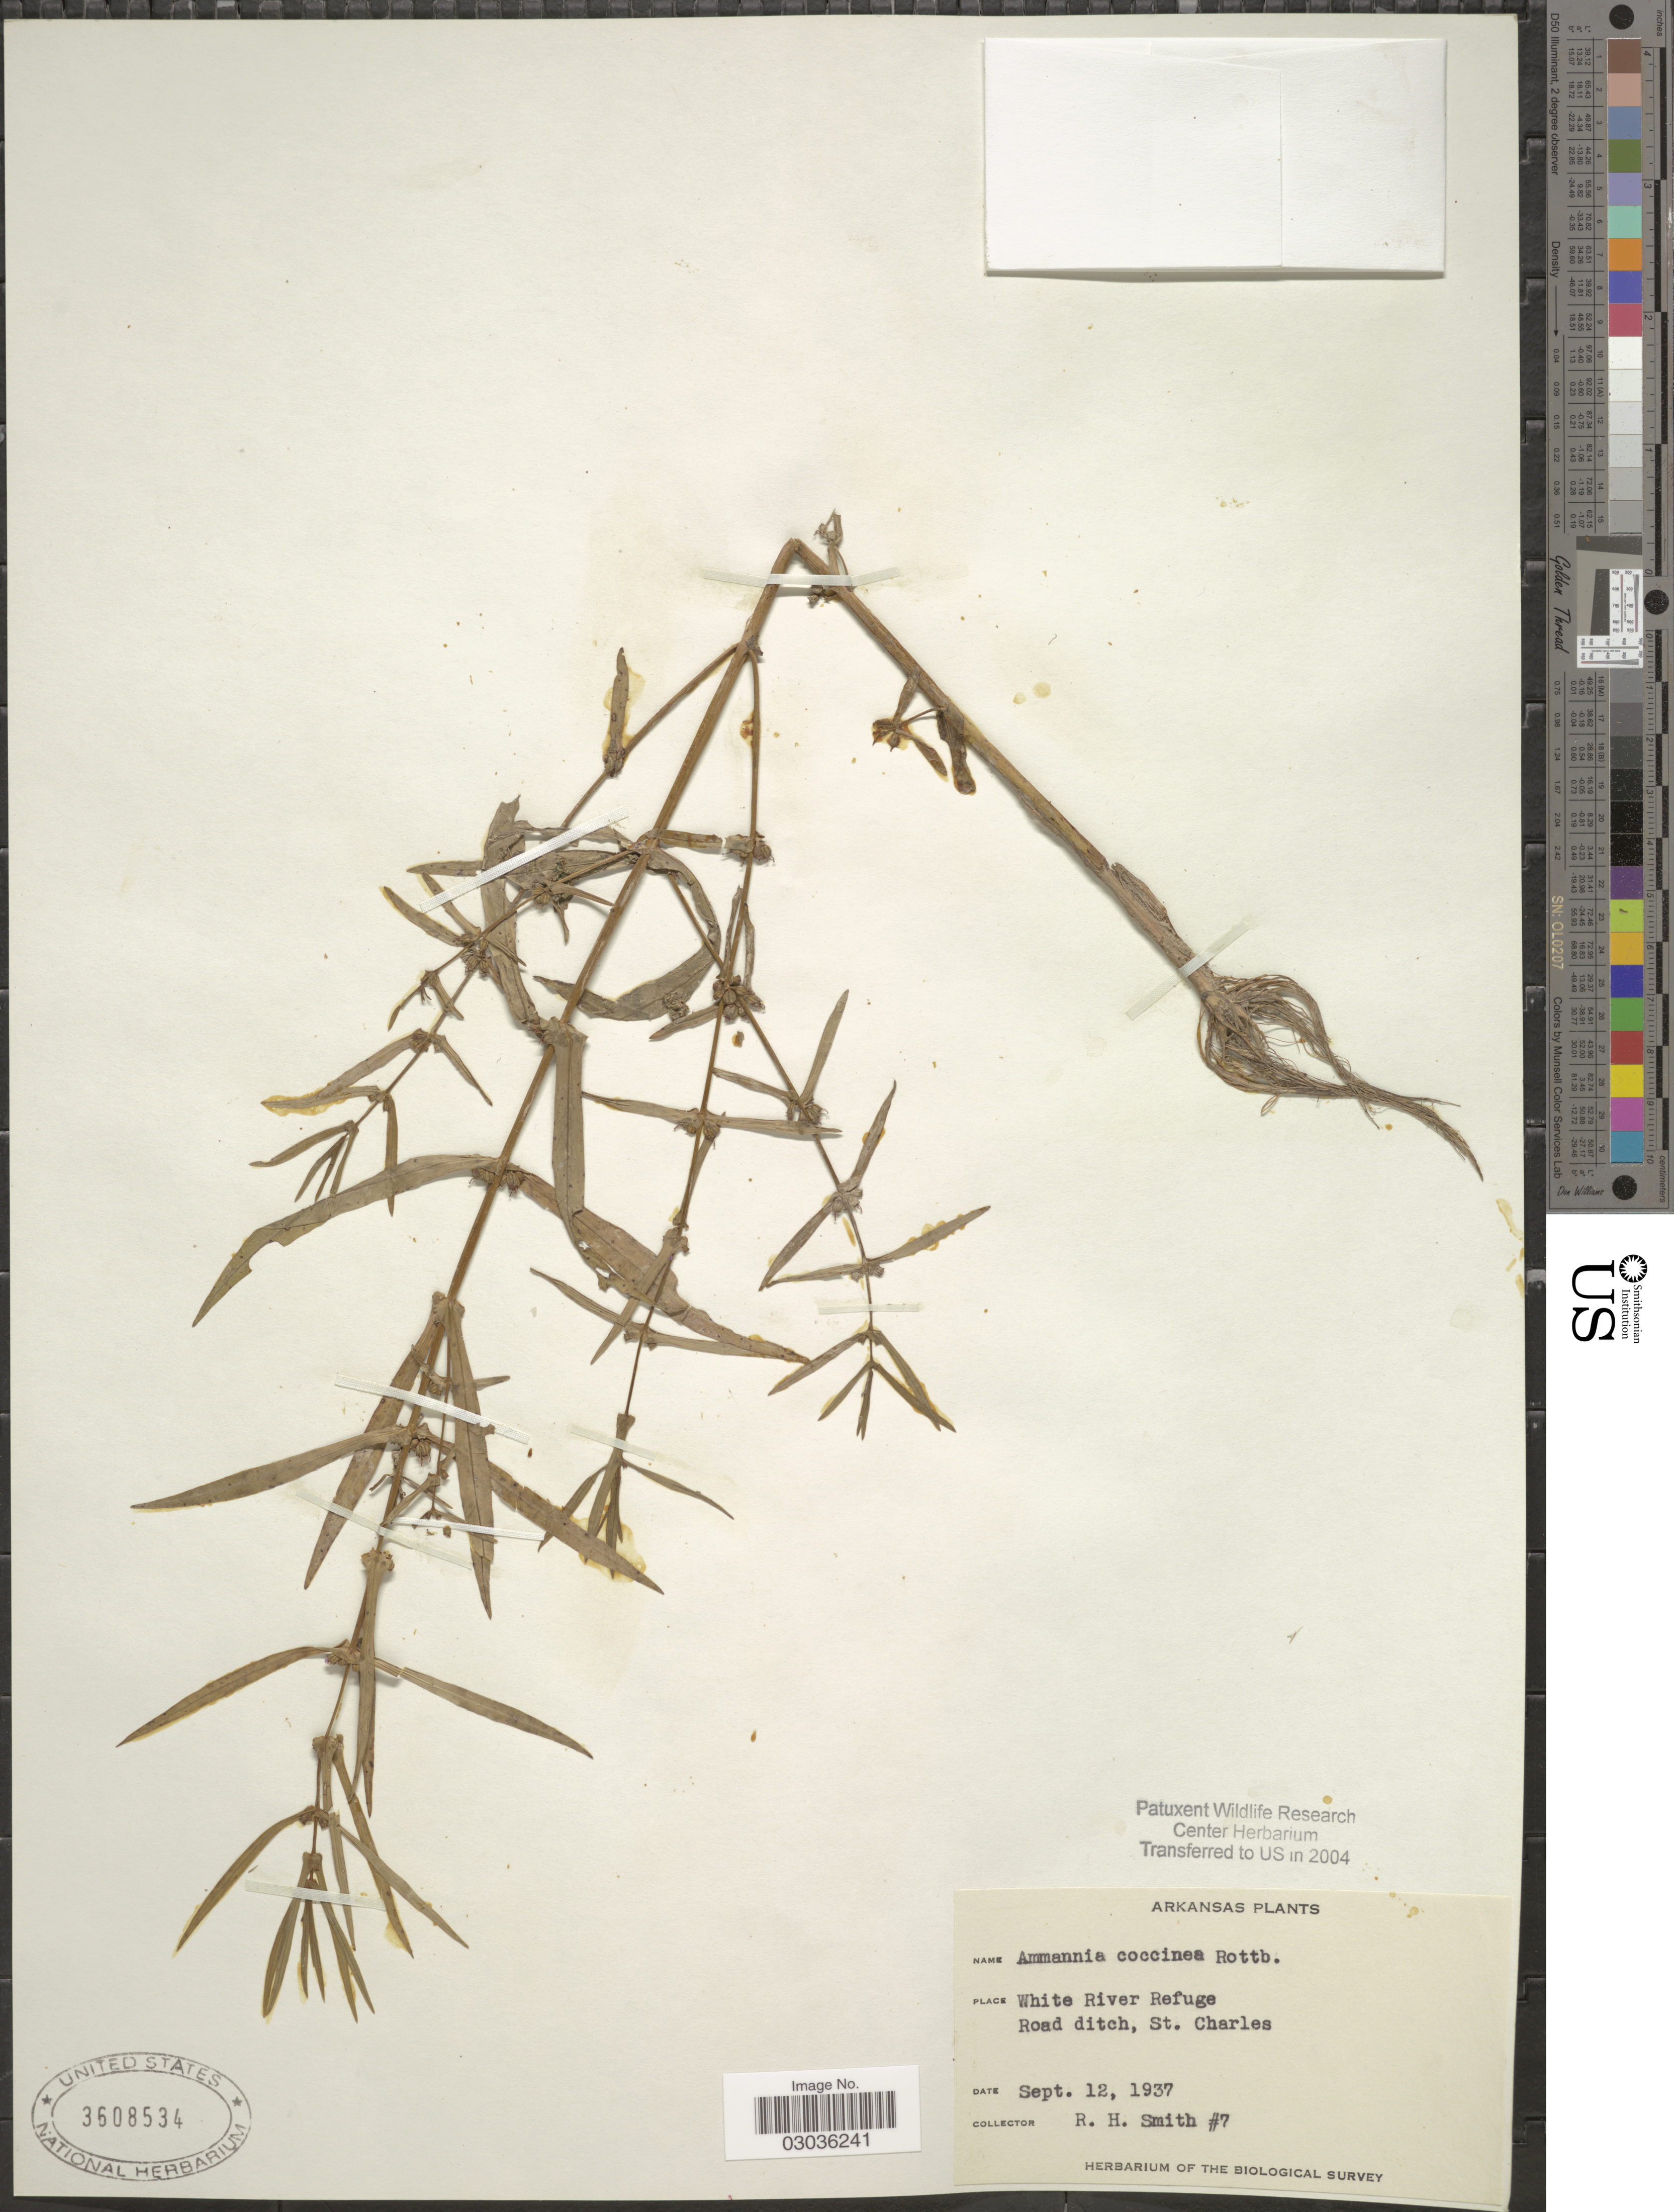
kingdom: Plantae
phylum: Tracheophyta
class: Magnoliopsida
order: Myrtales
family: Lythraceae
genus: Ammannia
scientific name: Ammannia coccinea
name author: Rottb.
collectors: R. H. Smith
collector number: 7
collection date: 1937-09-12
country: United States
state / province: Arkansas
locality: White River Refuge, Road ditch, St. Charles.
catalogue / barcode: US 3608534